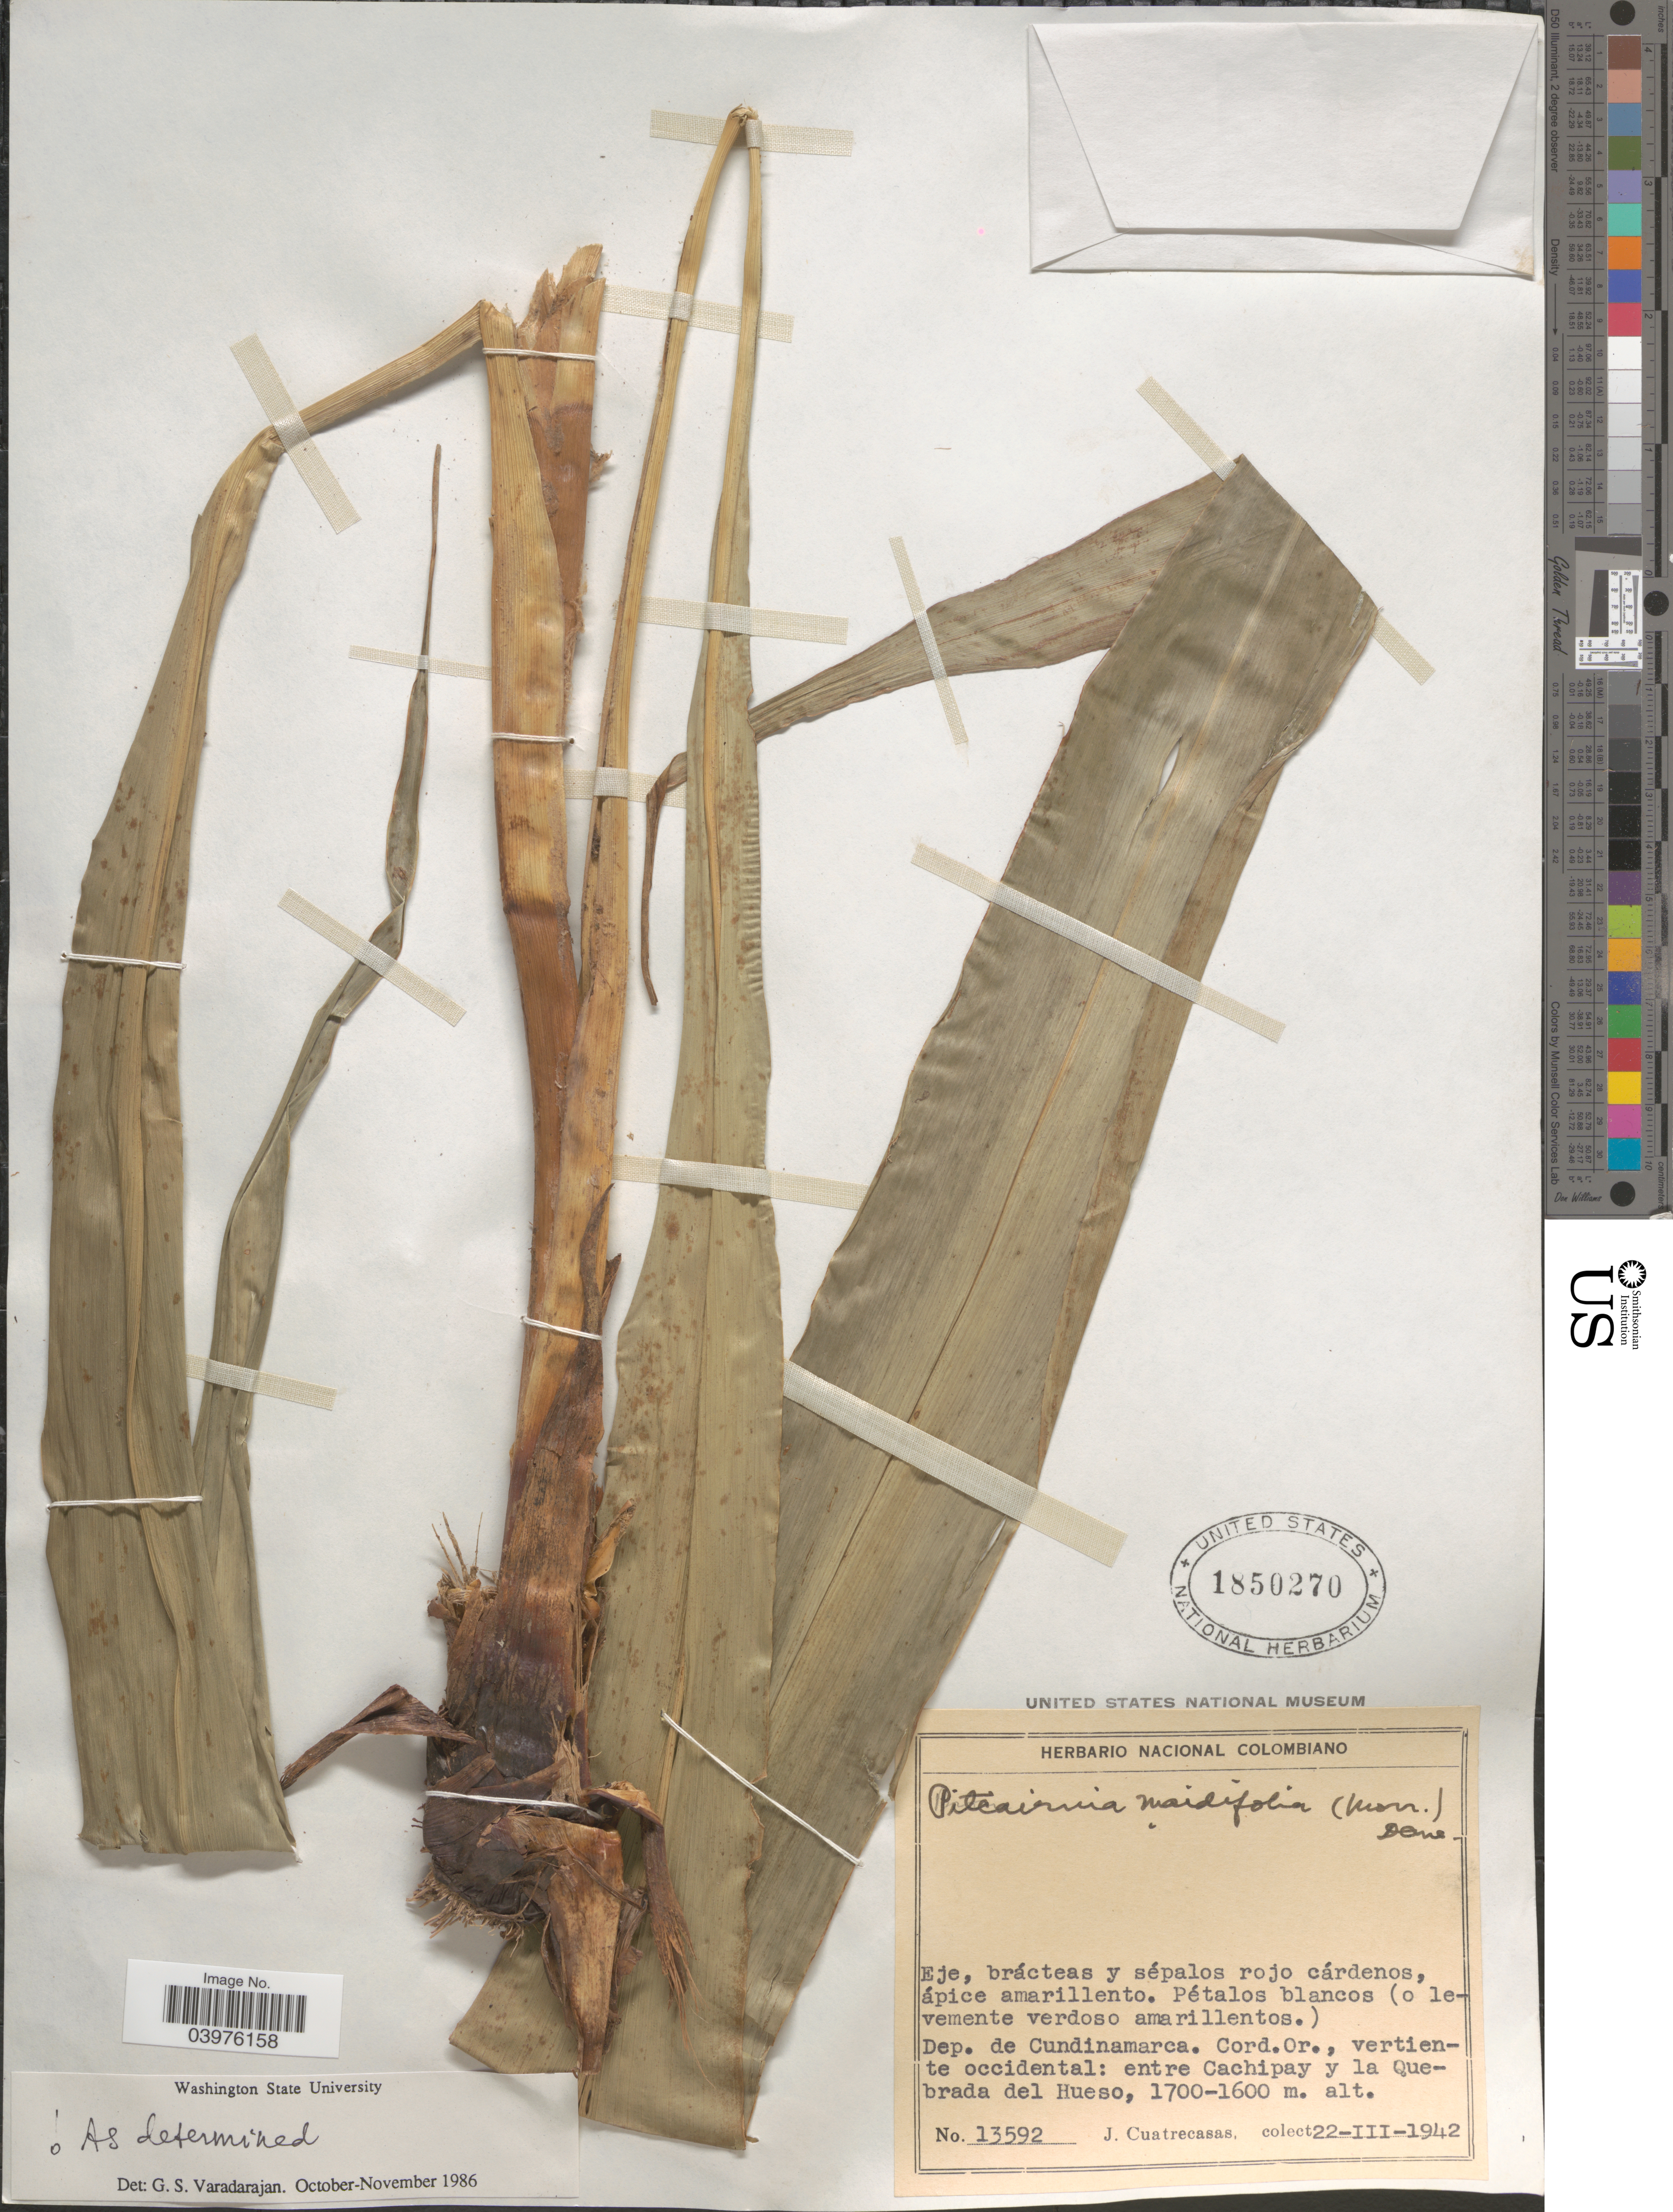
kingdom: Plantae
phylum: Tracheophyta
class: Liliopsida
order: Poales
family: Bromeliaceae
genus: Pitcairnia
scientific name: Pitcairnia maidifolia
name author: (C. Morren) Decne. ex Planch.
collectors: J. Cuatrecasas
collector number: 13592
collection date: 1942-03-22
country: Colombia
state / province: Cundinamarca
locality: Dep. de Cundinamarca. Cord.Or., vertiente occidental; entre Cachipay y la Quebrada del Hueso.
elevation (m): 1600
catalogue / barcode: US 1850270